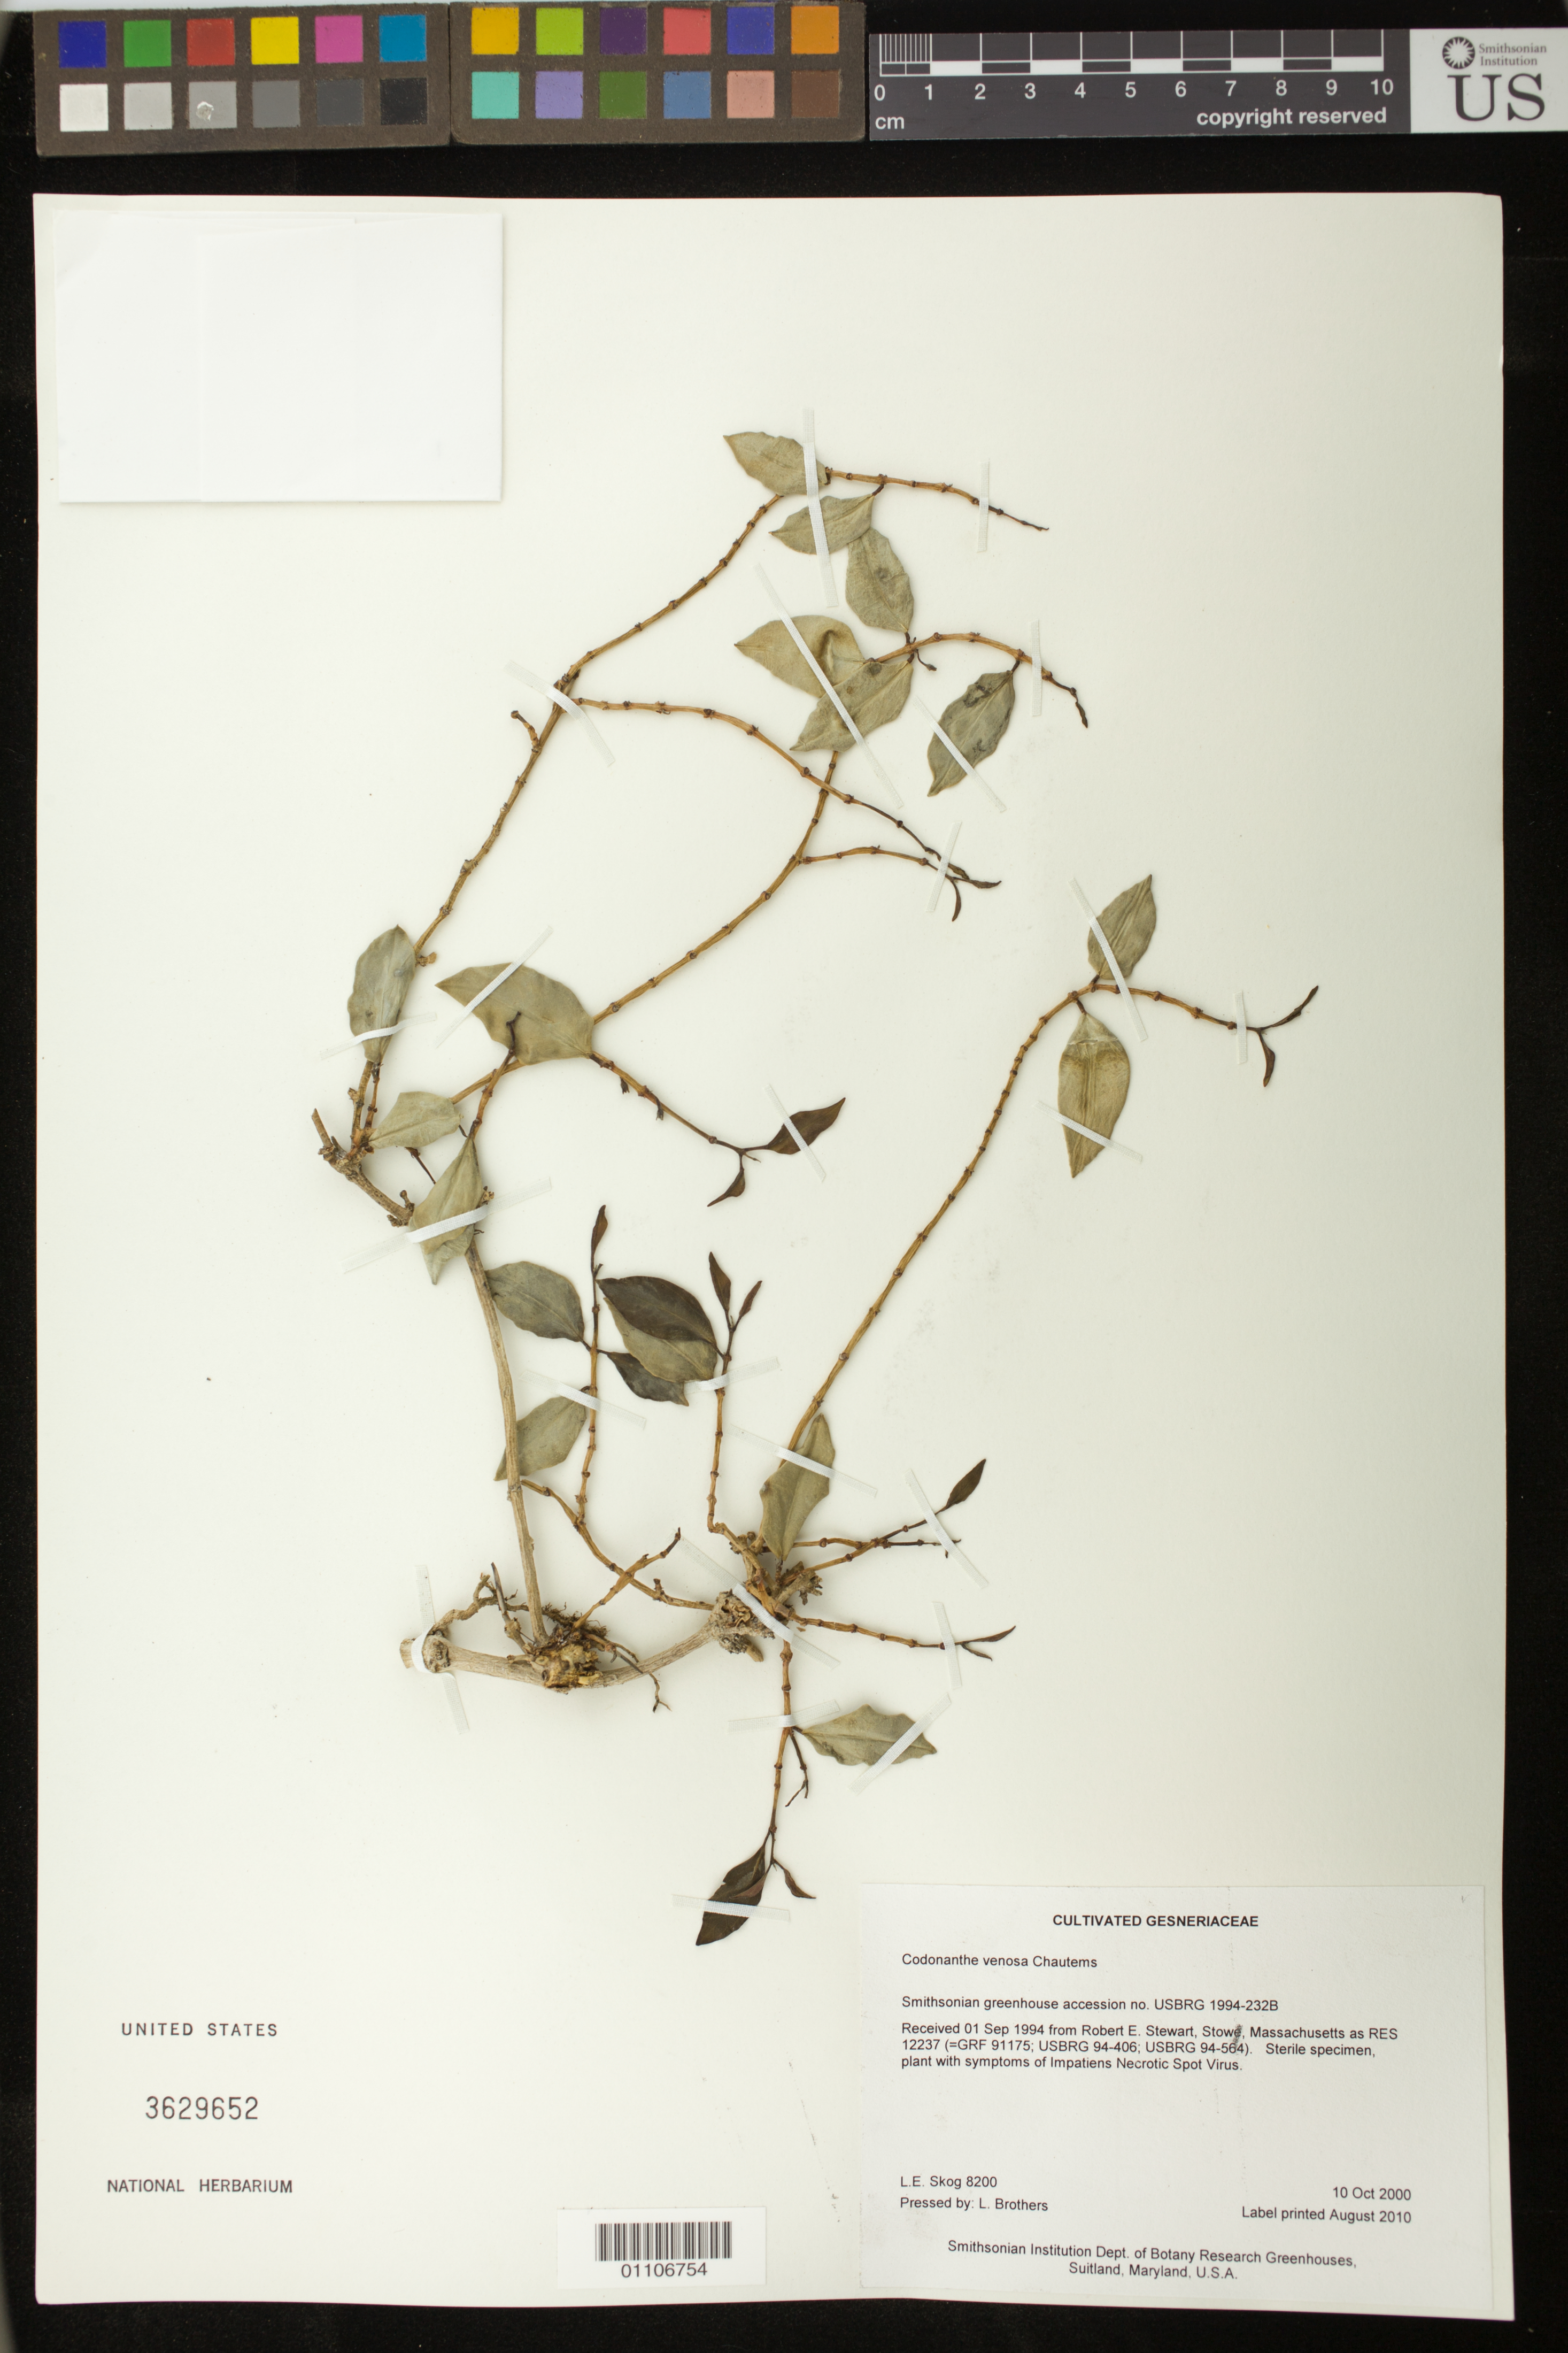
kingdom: Plantae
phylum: Tracheophyta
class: Magnoliopsida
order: Lamiales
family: Gesneriaceae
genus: Codonanthe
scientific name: Codonanthe venosa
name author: Chautems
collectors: L. E. Skog & L. Brothers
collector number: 8200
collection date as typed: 10 Oct 2000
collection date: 2000-10-10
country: United States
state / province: Maryland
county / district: Prince George's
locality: Smithsonian Institution Dept. of Botany Research Greenhouses, Suitland, Maryland, U.S.A.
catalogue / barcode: US 3629652